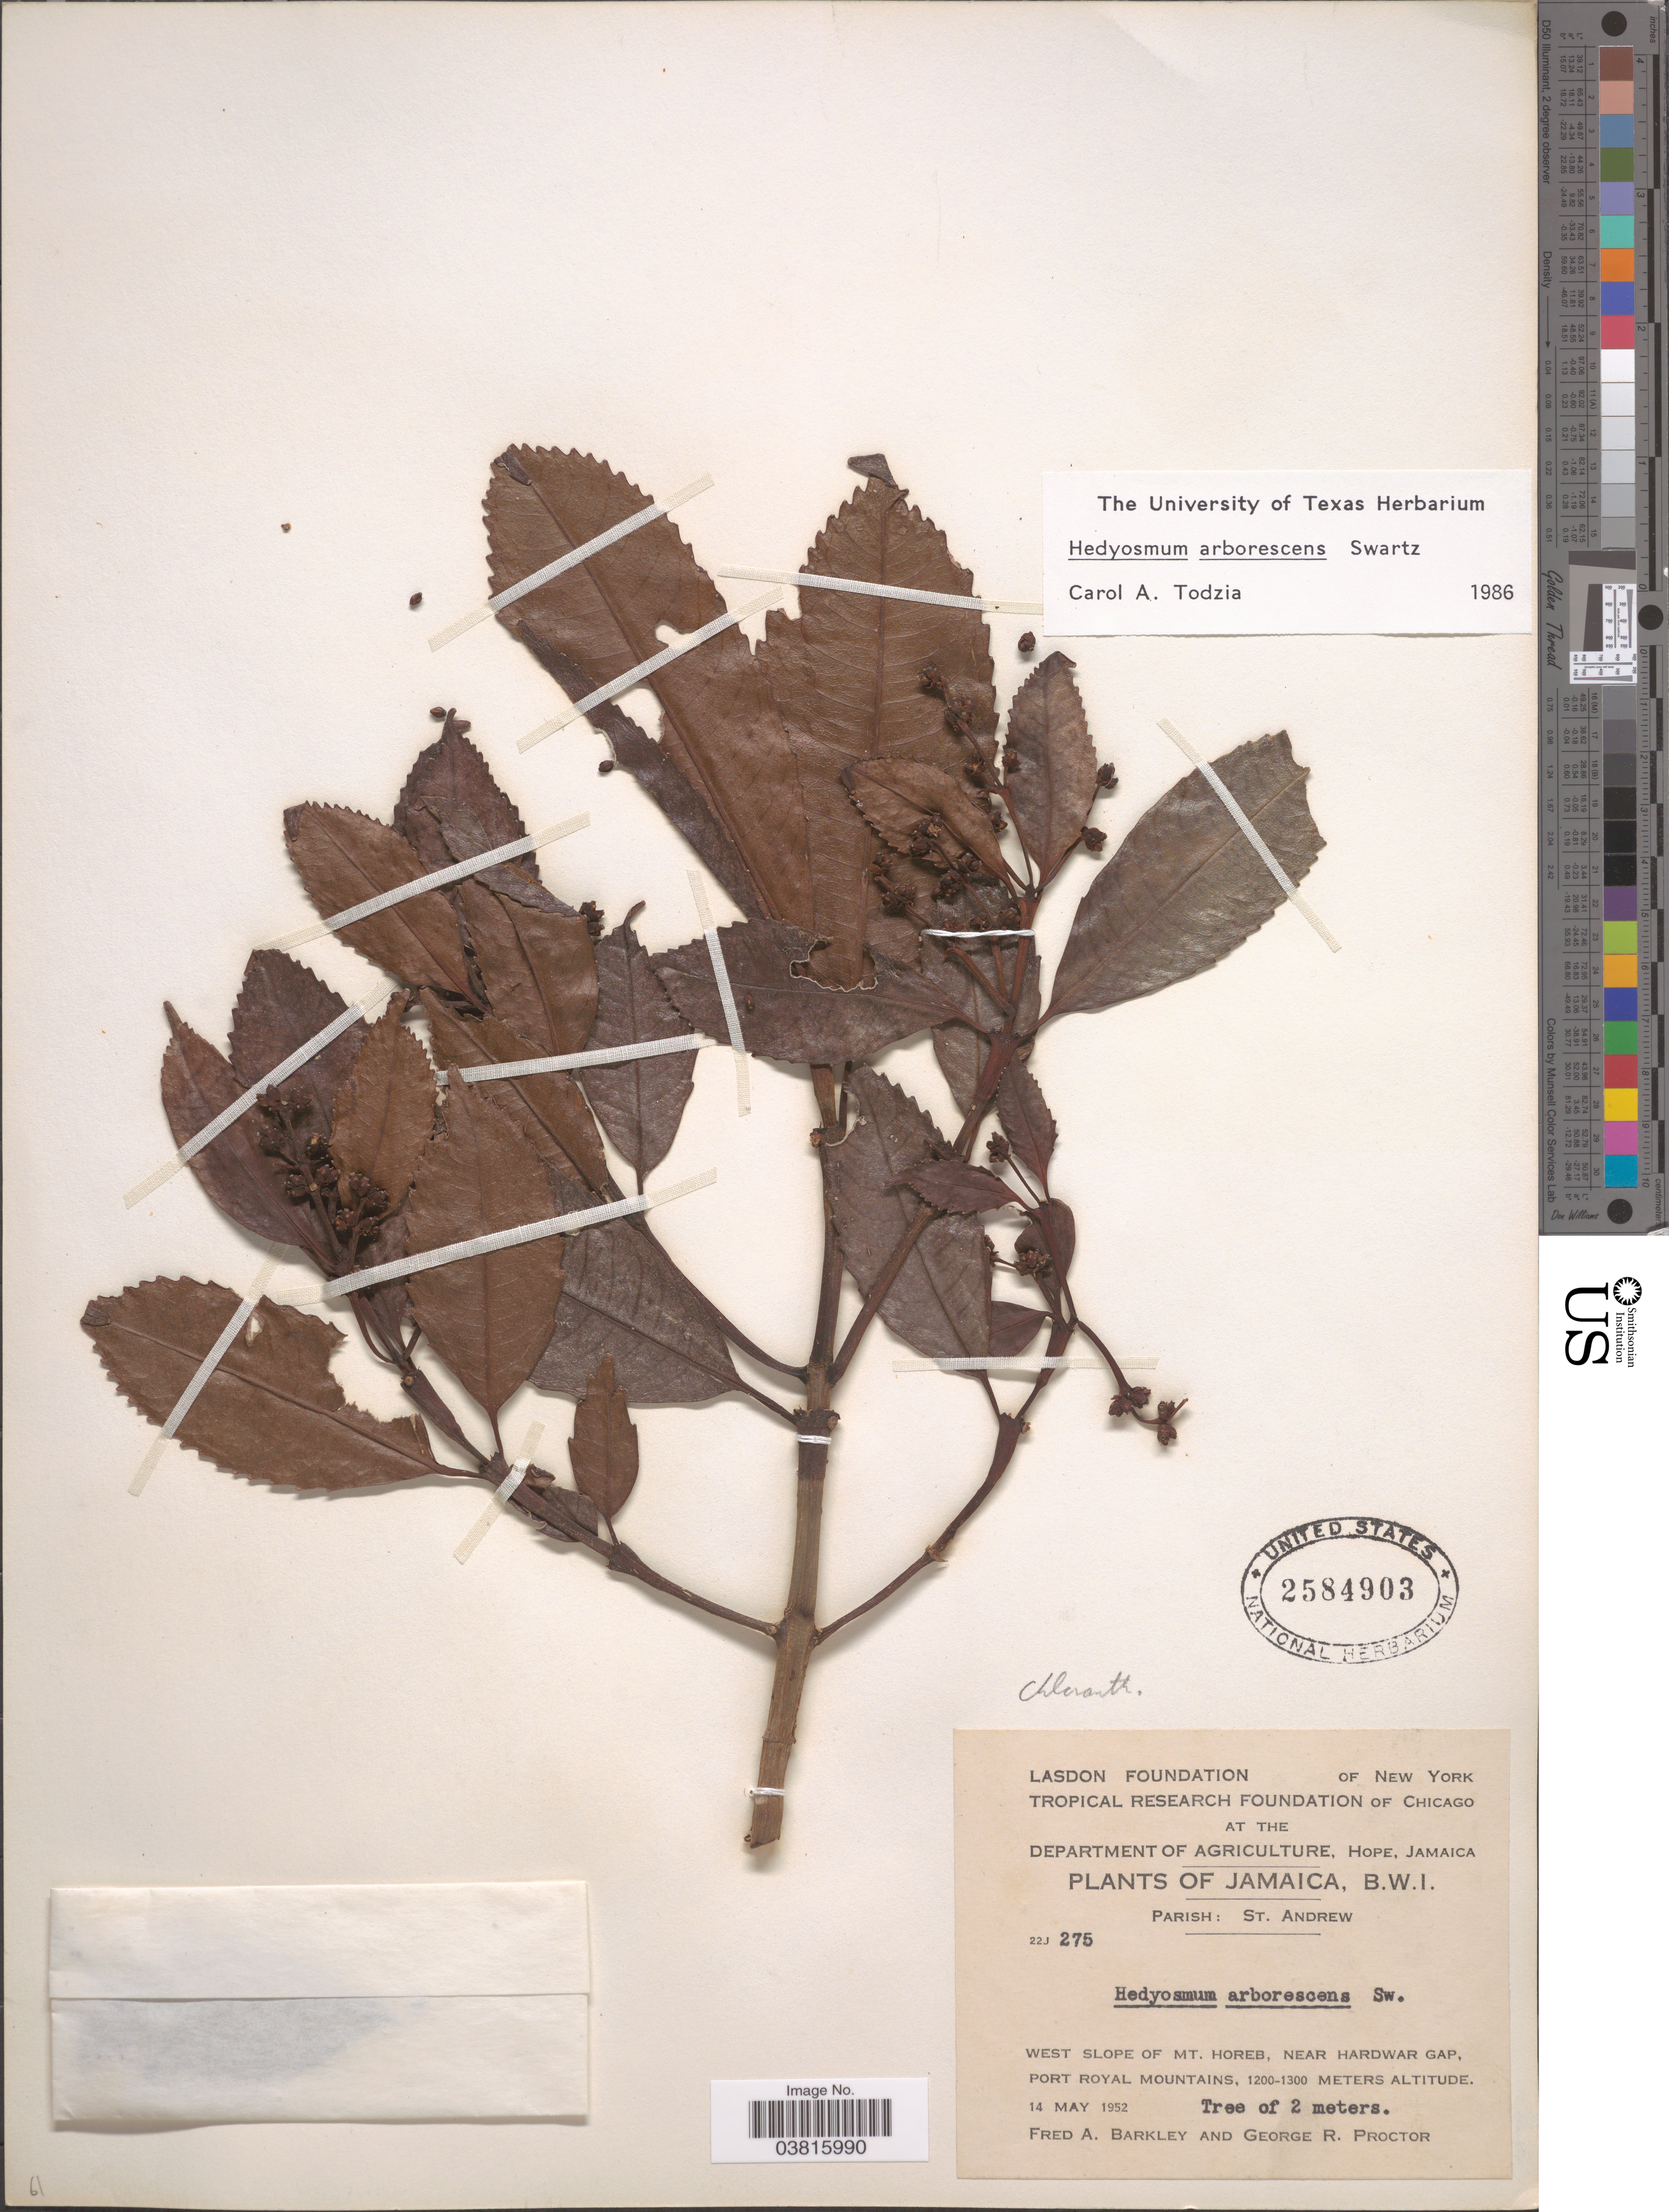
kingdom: Plantae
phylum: Tracheophyta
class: Magnoliopsida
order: Chloranthales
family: Chloranthaceae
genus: Hedyosmum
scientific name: Hedyosmum arborescens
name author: Sw.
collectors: F. A. Barkley & G. R. Proctor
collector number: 275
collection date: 1952-05-14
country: Jamaica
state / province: Saint Andrew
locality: West slope of Mt. Horeb, near Hardwar Gap, Port Roayal Mountains.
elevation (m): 1200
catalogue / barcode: US 2584903